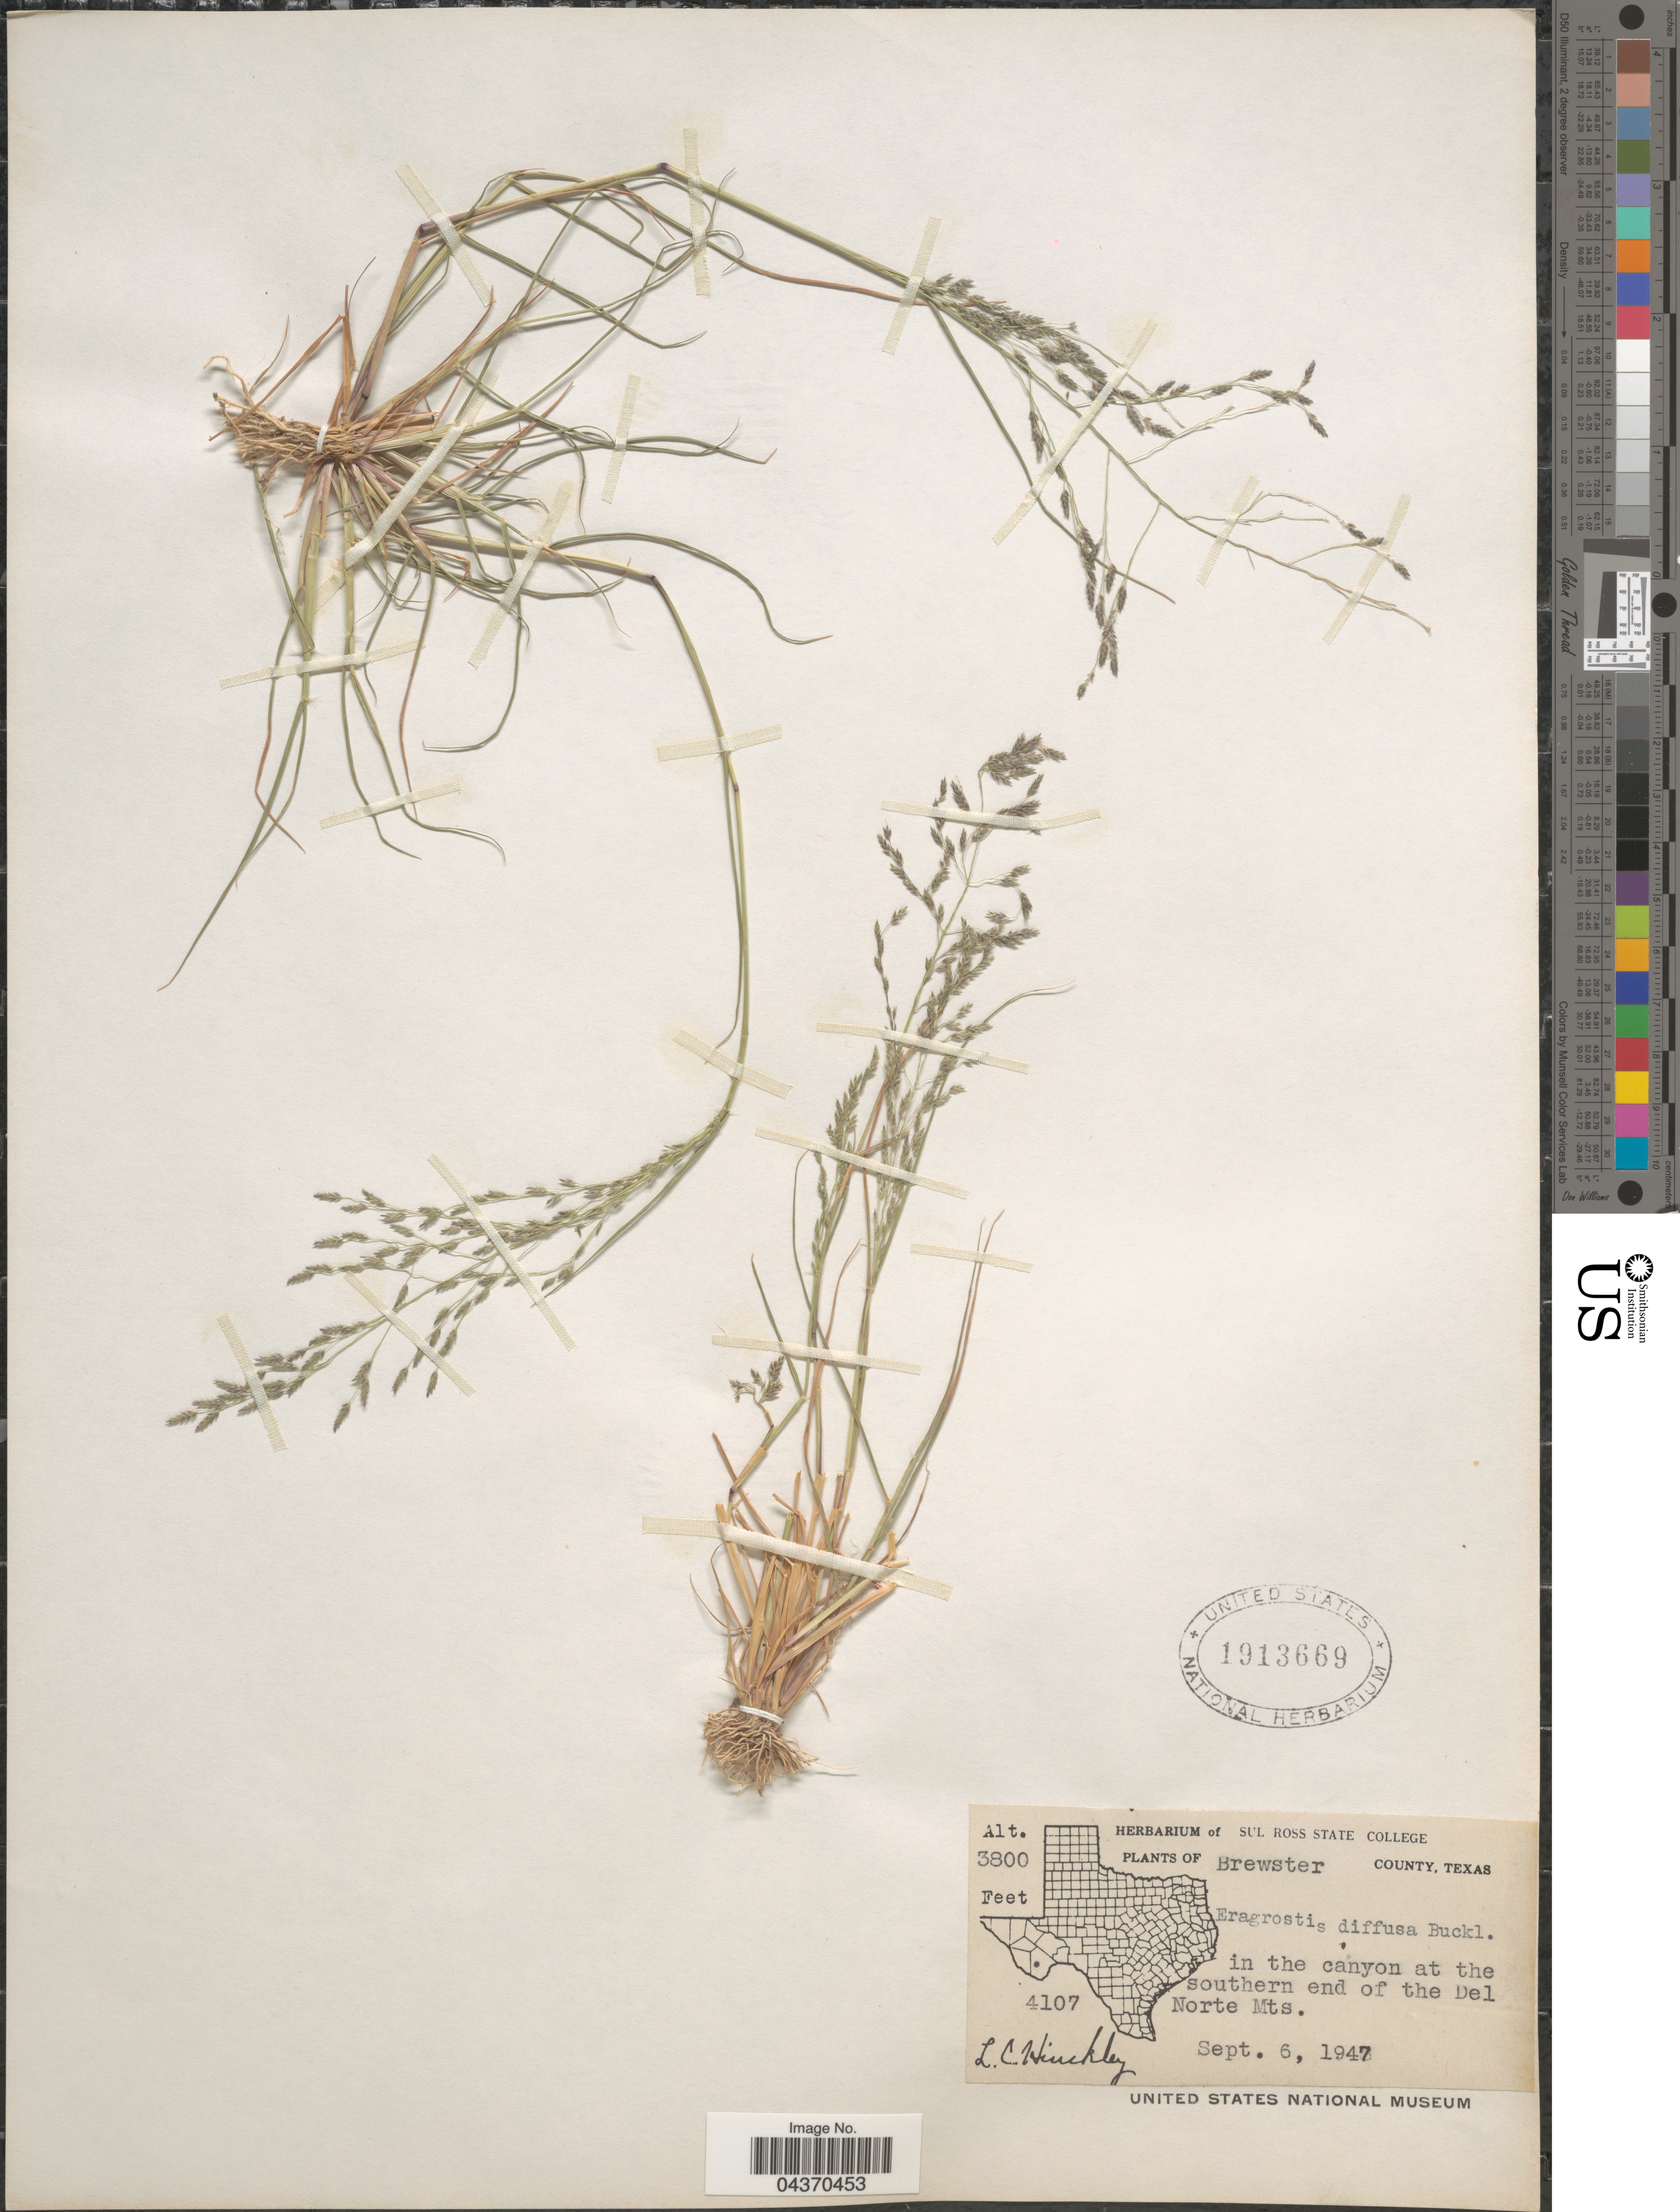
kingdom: Plantae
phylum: Tracheophyta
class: Liliopsida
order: Poales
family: Poaceae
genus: Eragrostis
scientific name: Eragrostis pectinacea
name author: (Michx.) Nees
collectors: L. Hinckley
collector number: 4107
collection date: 1947-09-06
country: United States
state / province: Texas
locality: Brewster County. In the canyon at the southern end of the Del Norte Mts.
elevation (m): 1158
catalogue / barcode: US 1913669